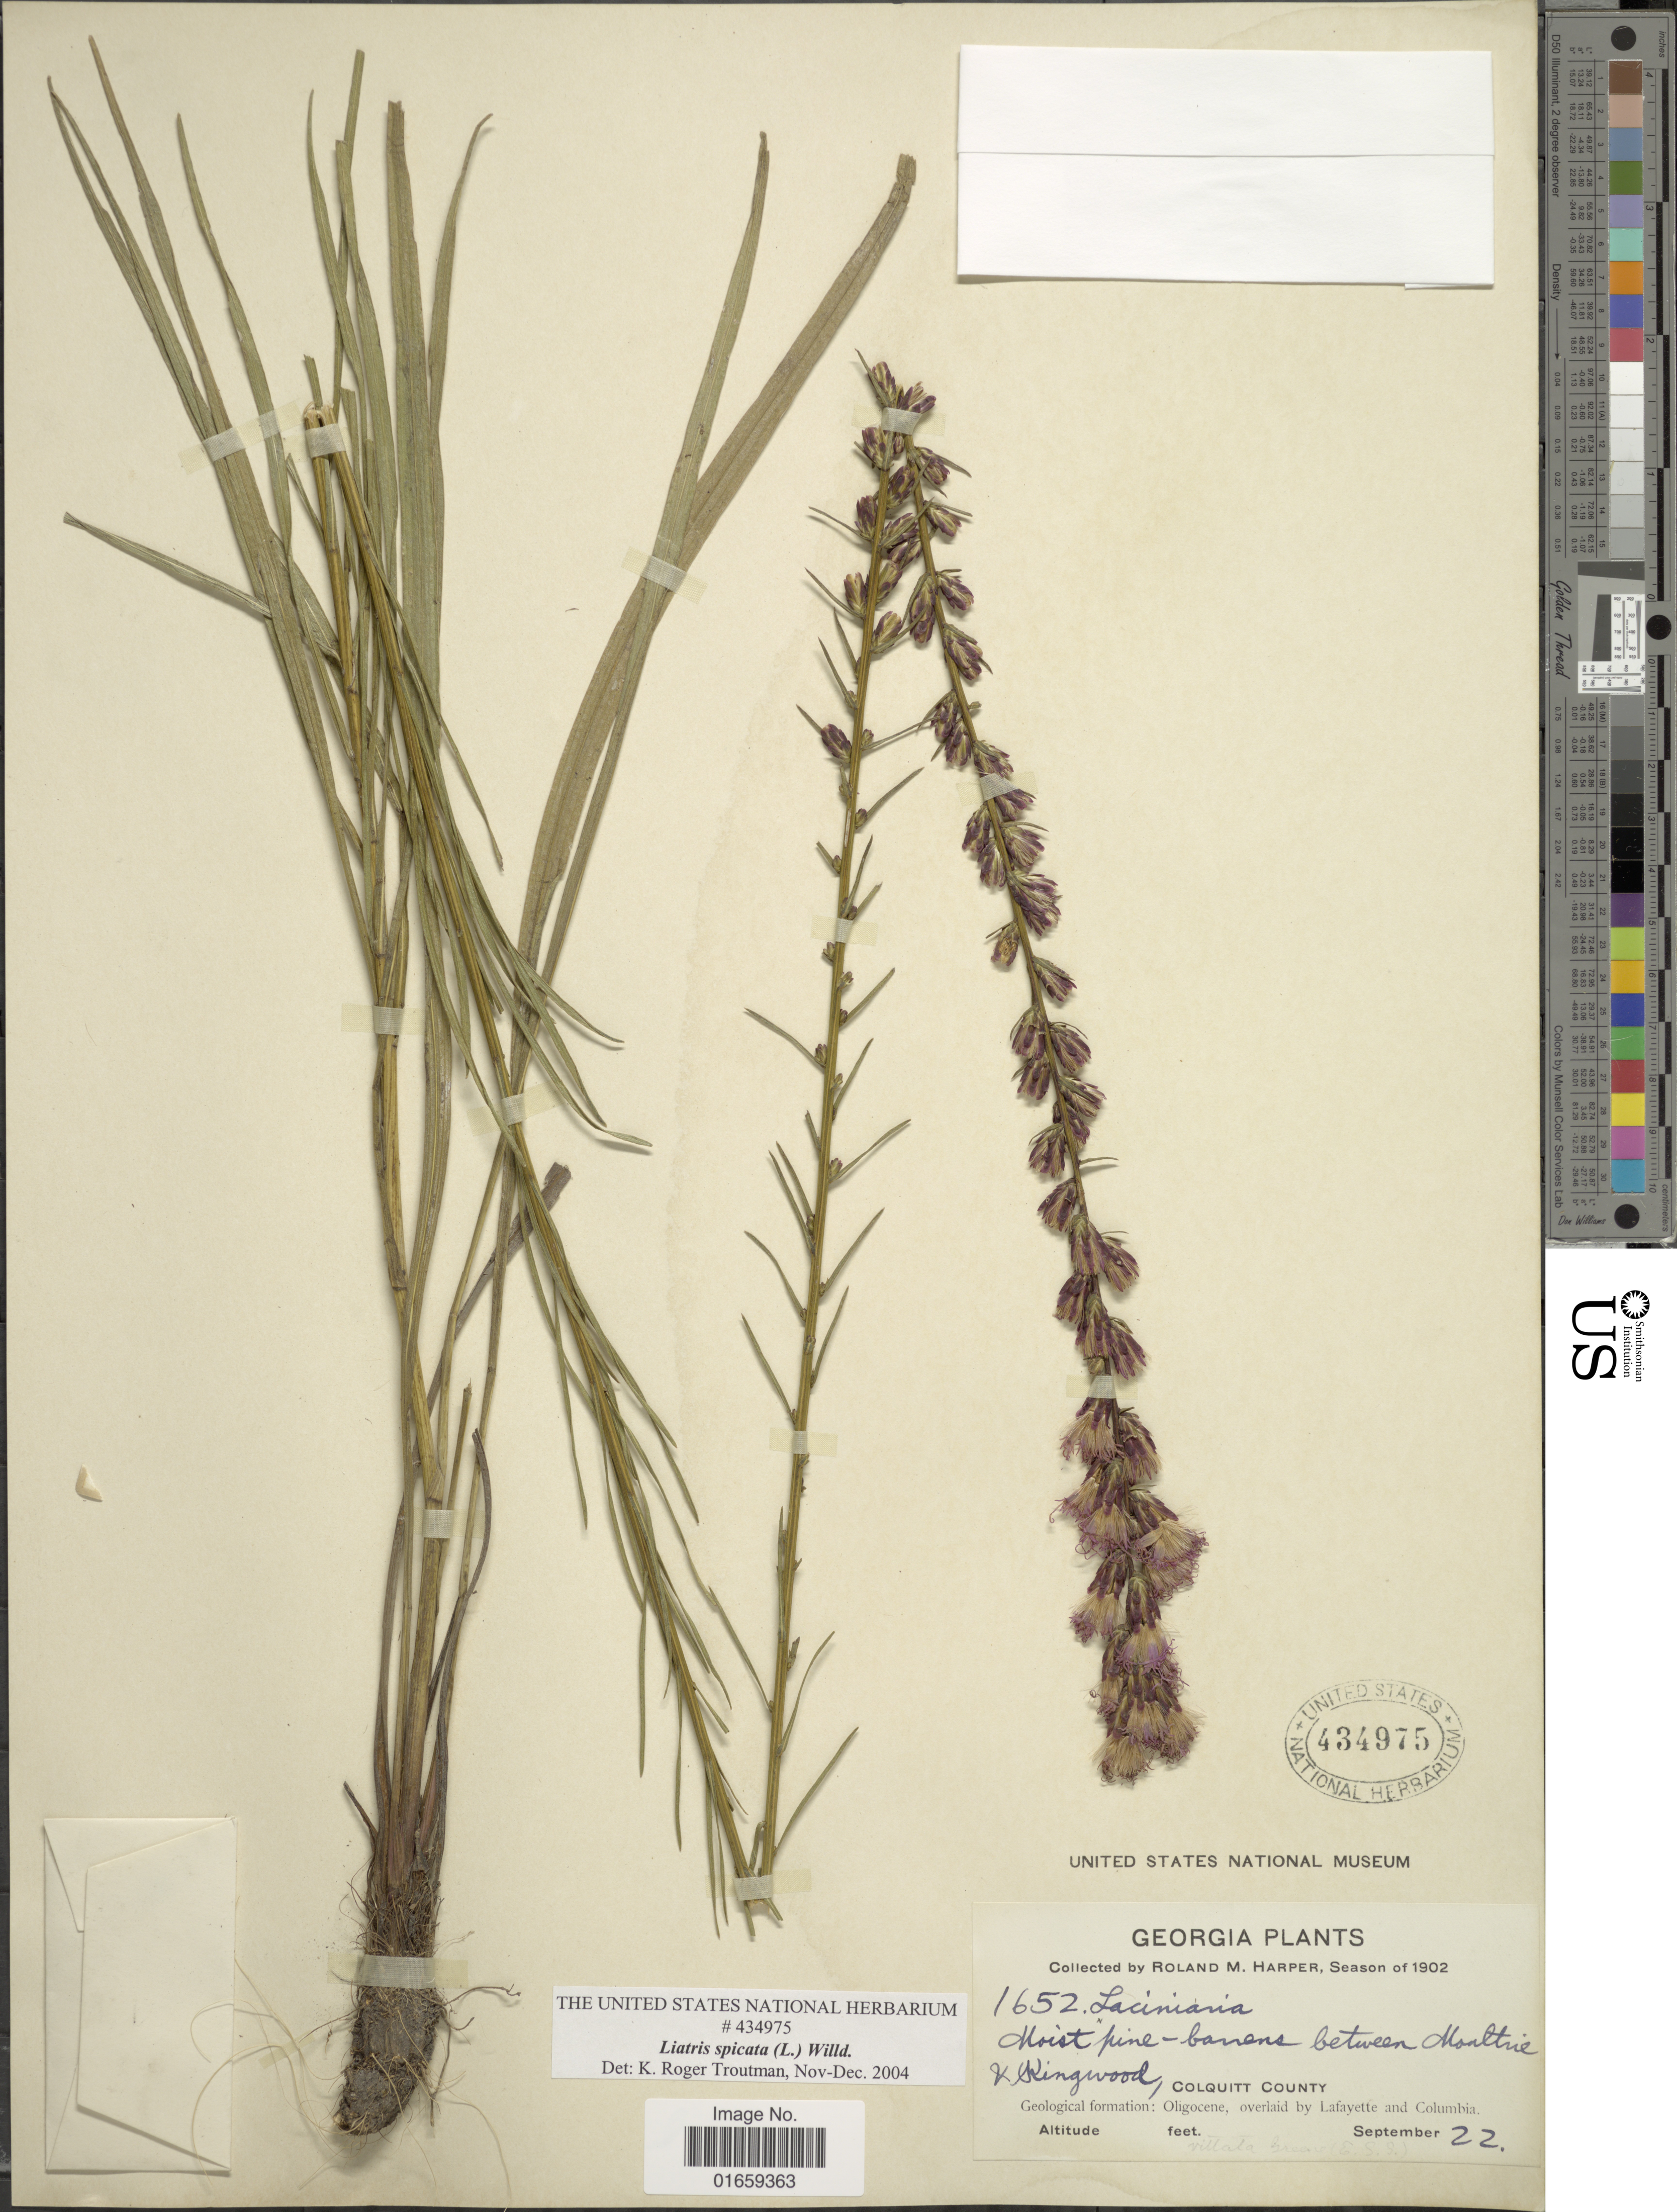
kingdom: Plantae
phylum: Tracheophyta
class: Magnoliopsida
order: Asterales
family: Asteraceae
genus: Liatris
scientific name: Liatris spicata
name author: (L.) Willd.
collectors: R. M. Harper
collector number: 1652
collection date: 1902-09-22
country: United States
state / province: Georgia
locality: Between Monthie v Ringwood, Colquit County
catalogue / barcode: US 434975